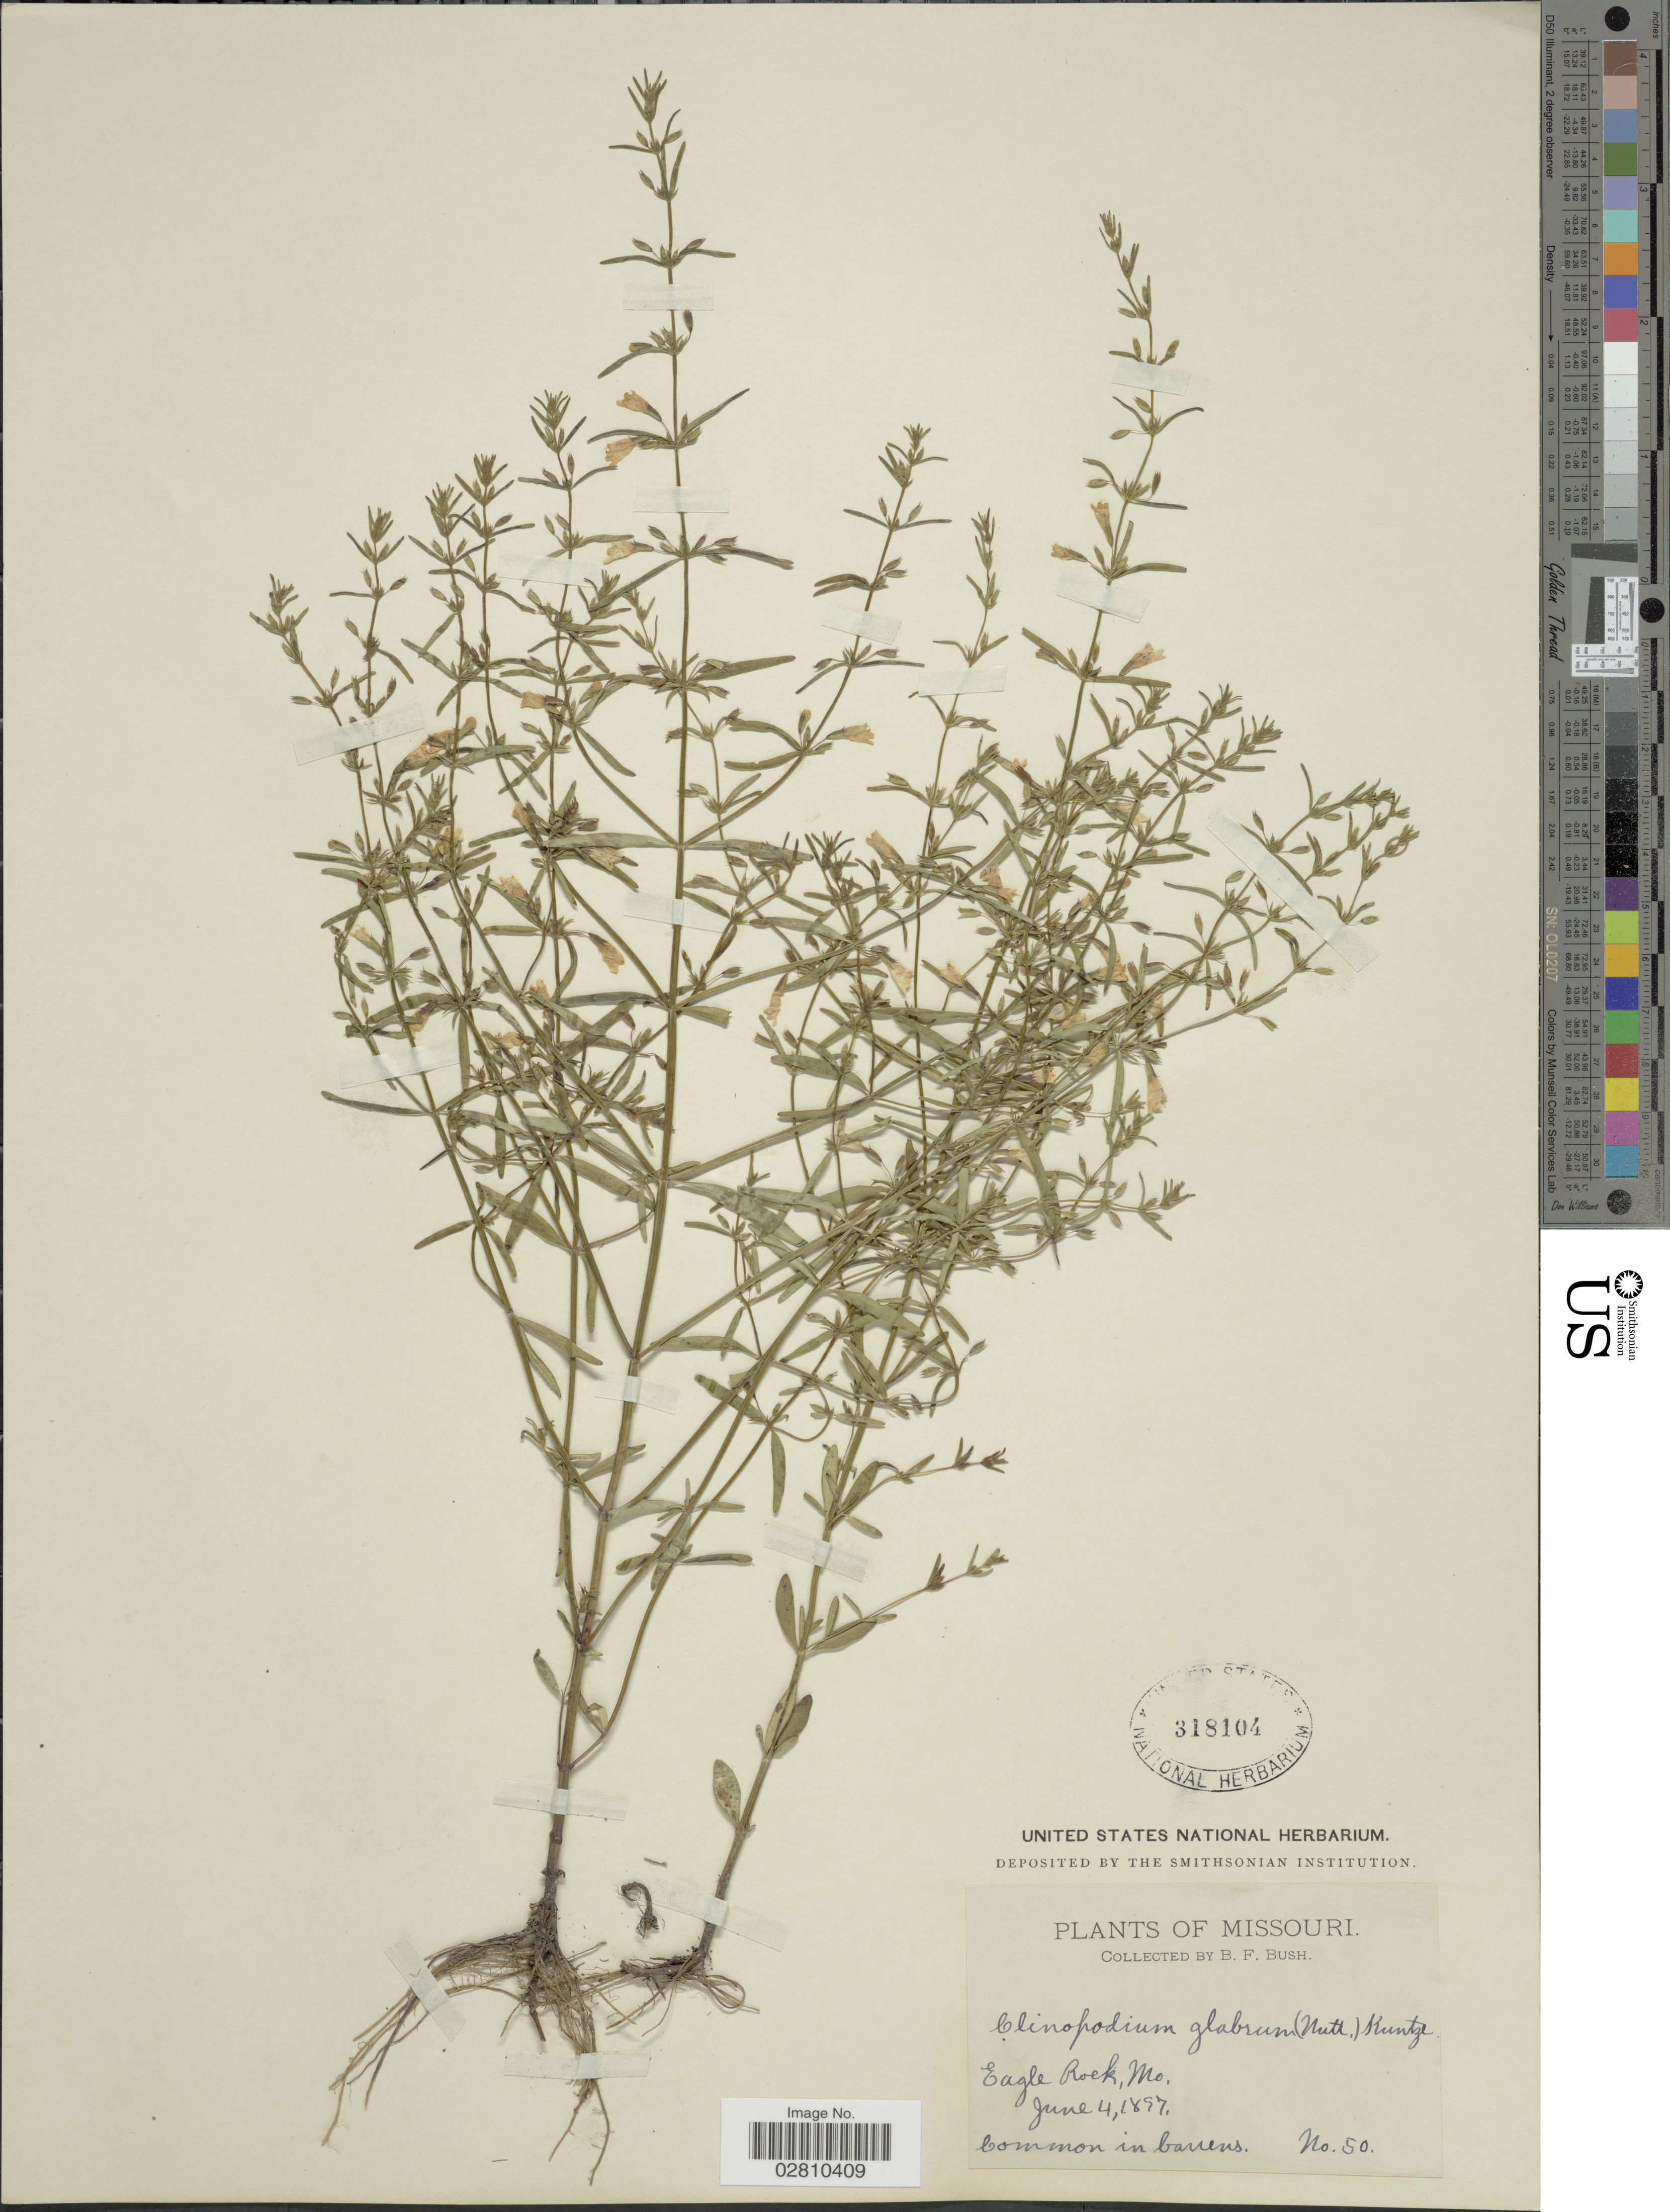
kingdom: Plantae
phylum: Tracheophyta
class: Magnoliopsida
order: Lamiales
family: Lamiaceae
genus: Clinopodium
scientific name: Clinopodium glabrum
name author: (Nutt.) Kuntze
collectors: B. F. Bush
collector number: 50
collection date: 1897-06-04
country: United States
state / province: Missouri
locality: Eagle Rock, Mo.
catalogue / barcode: US 318104